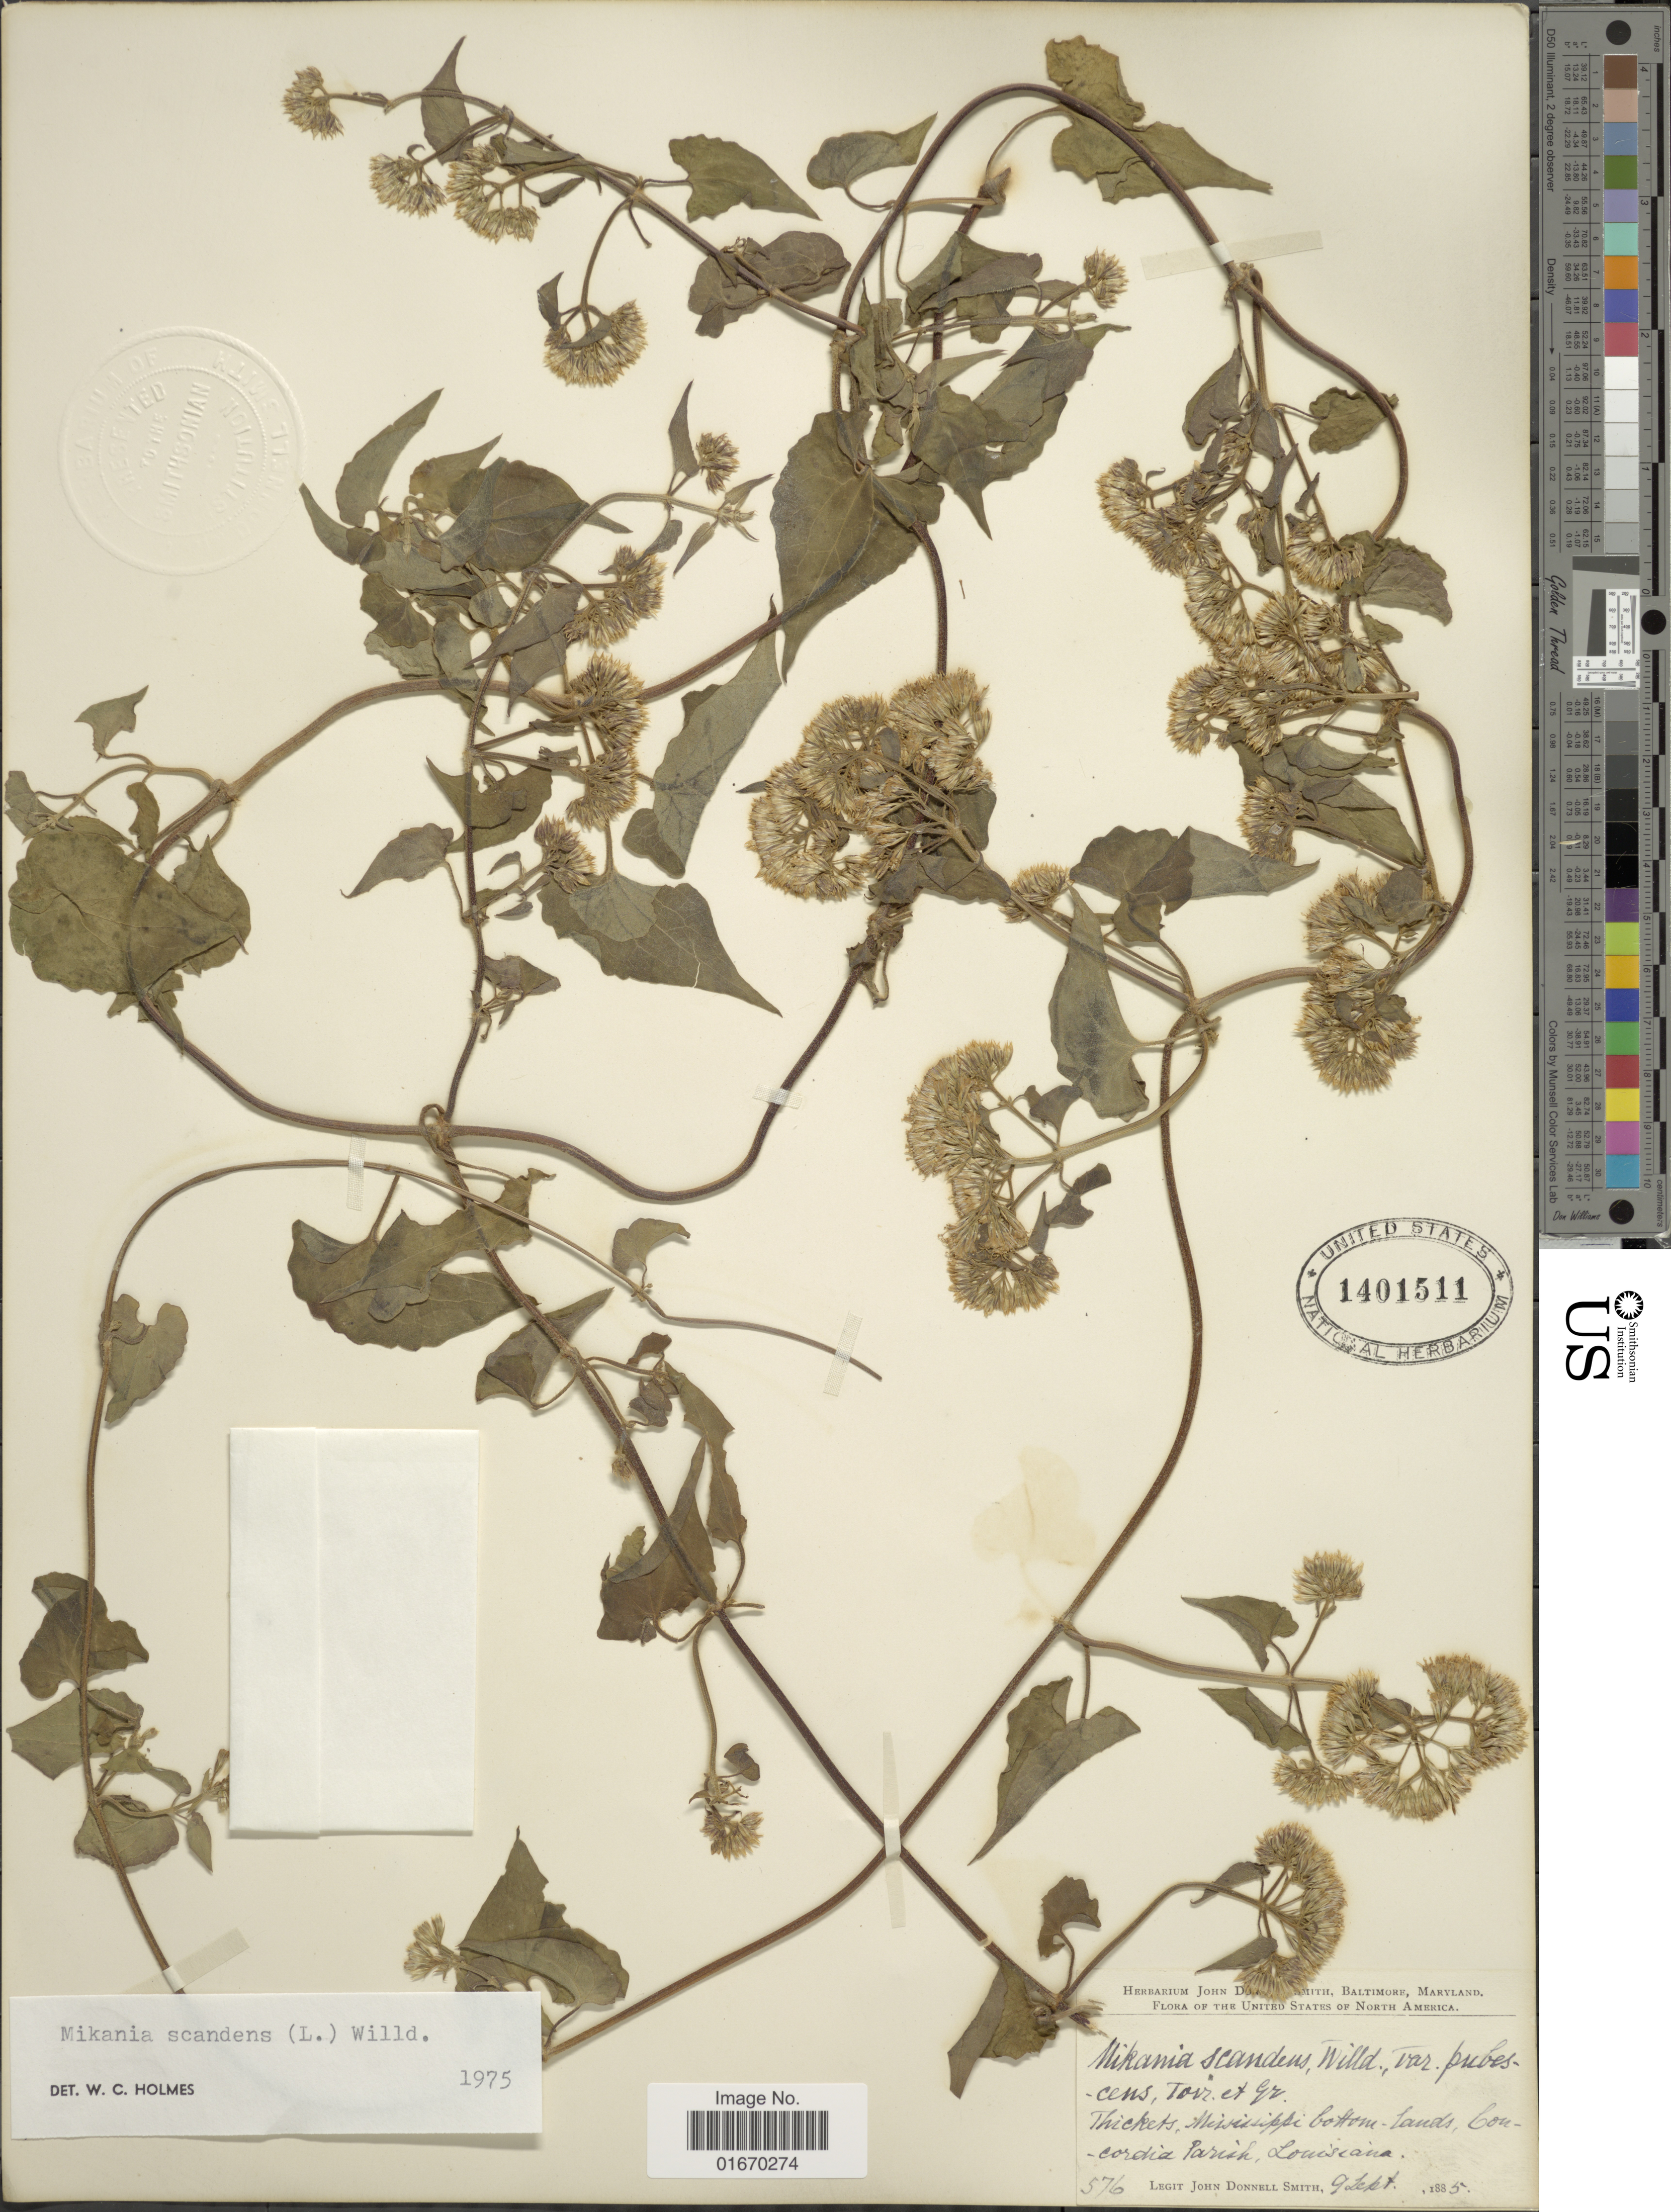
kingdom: Plantae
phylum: Tracheophyta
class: Magnoliopsida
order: Asterales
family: Asteraceae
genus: Mikania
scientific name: Mikania scandens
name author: (L.) Willd.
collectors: J. Donnell Smith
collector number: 576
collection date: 1885-09-09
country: United States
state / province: Louisiana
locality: Mississippi bottom-lands, Concordia Parish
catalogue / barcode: US 1401511